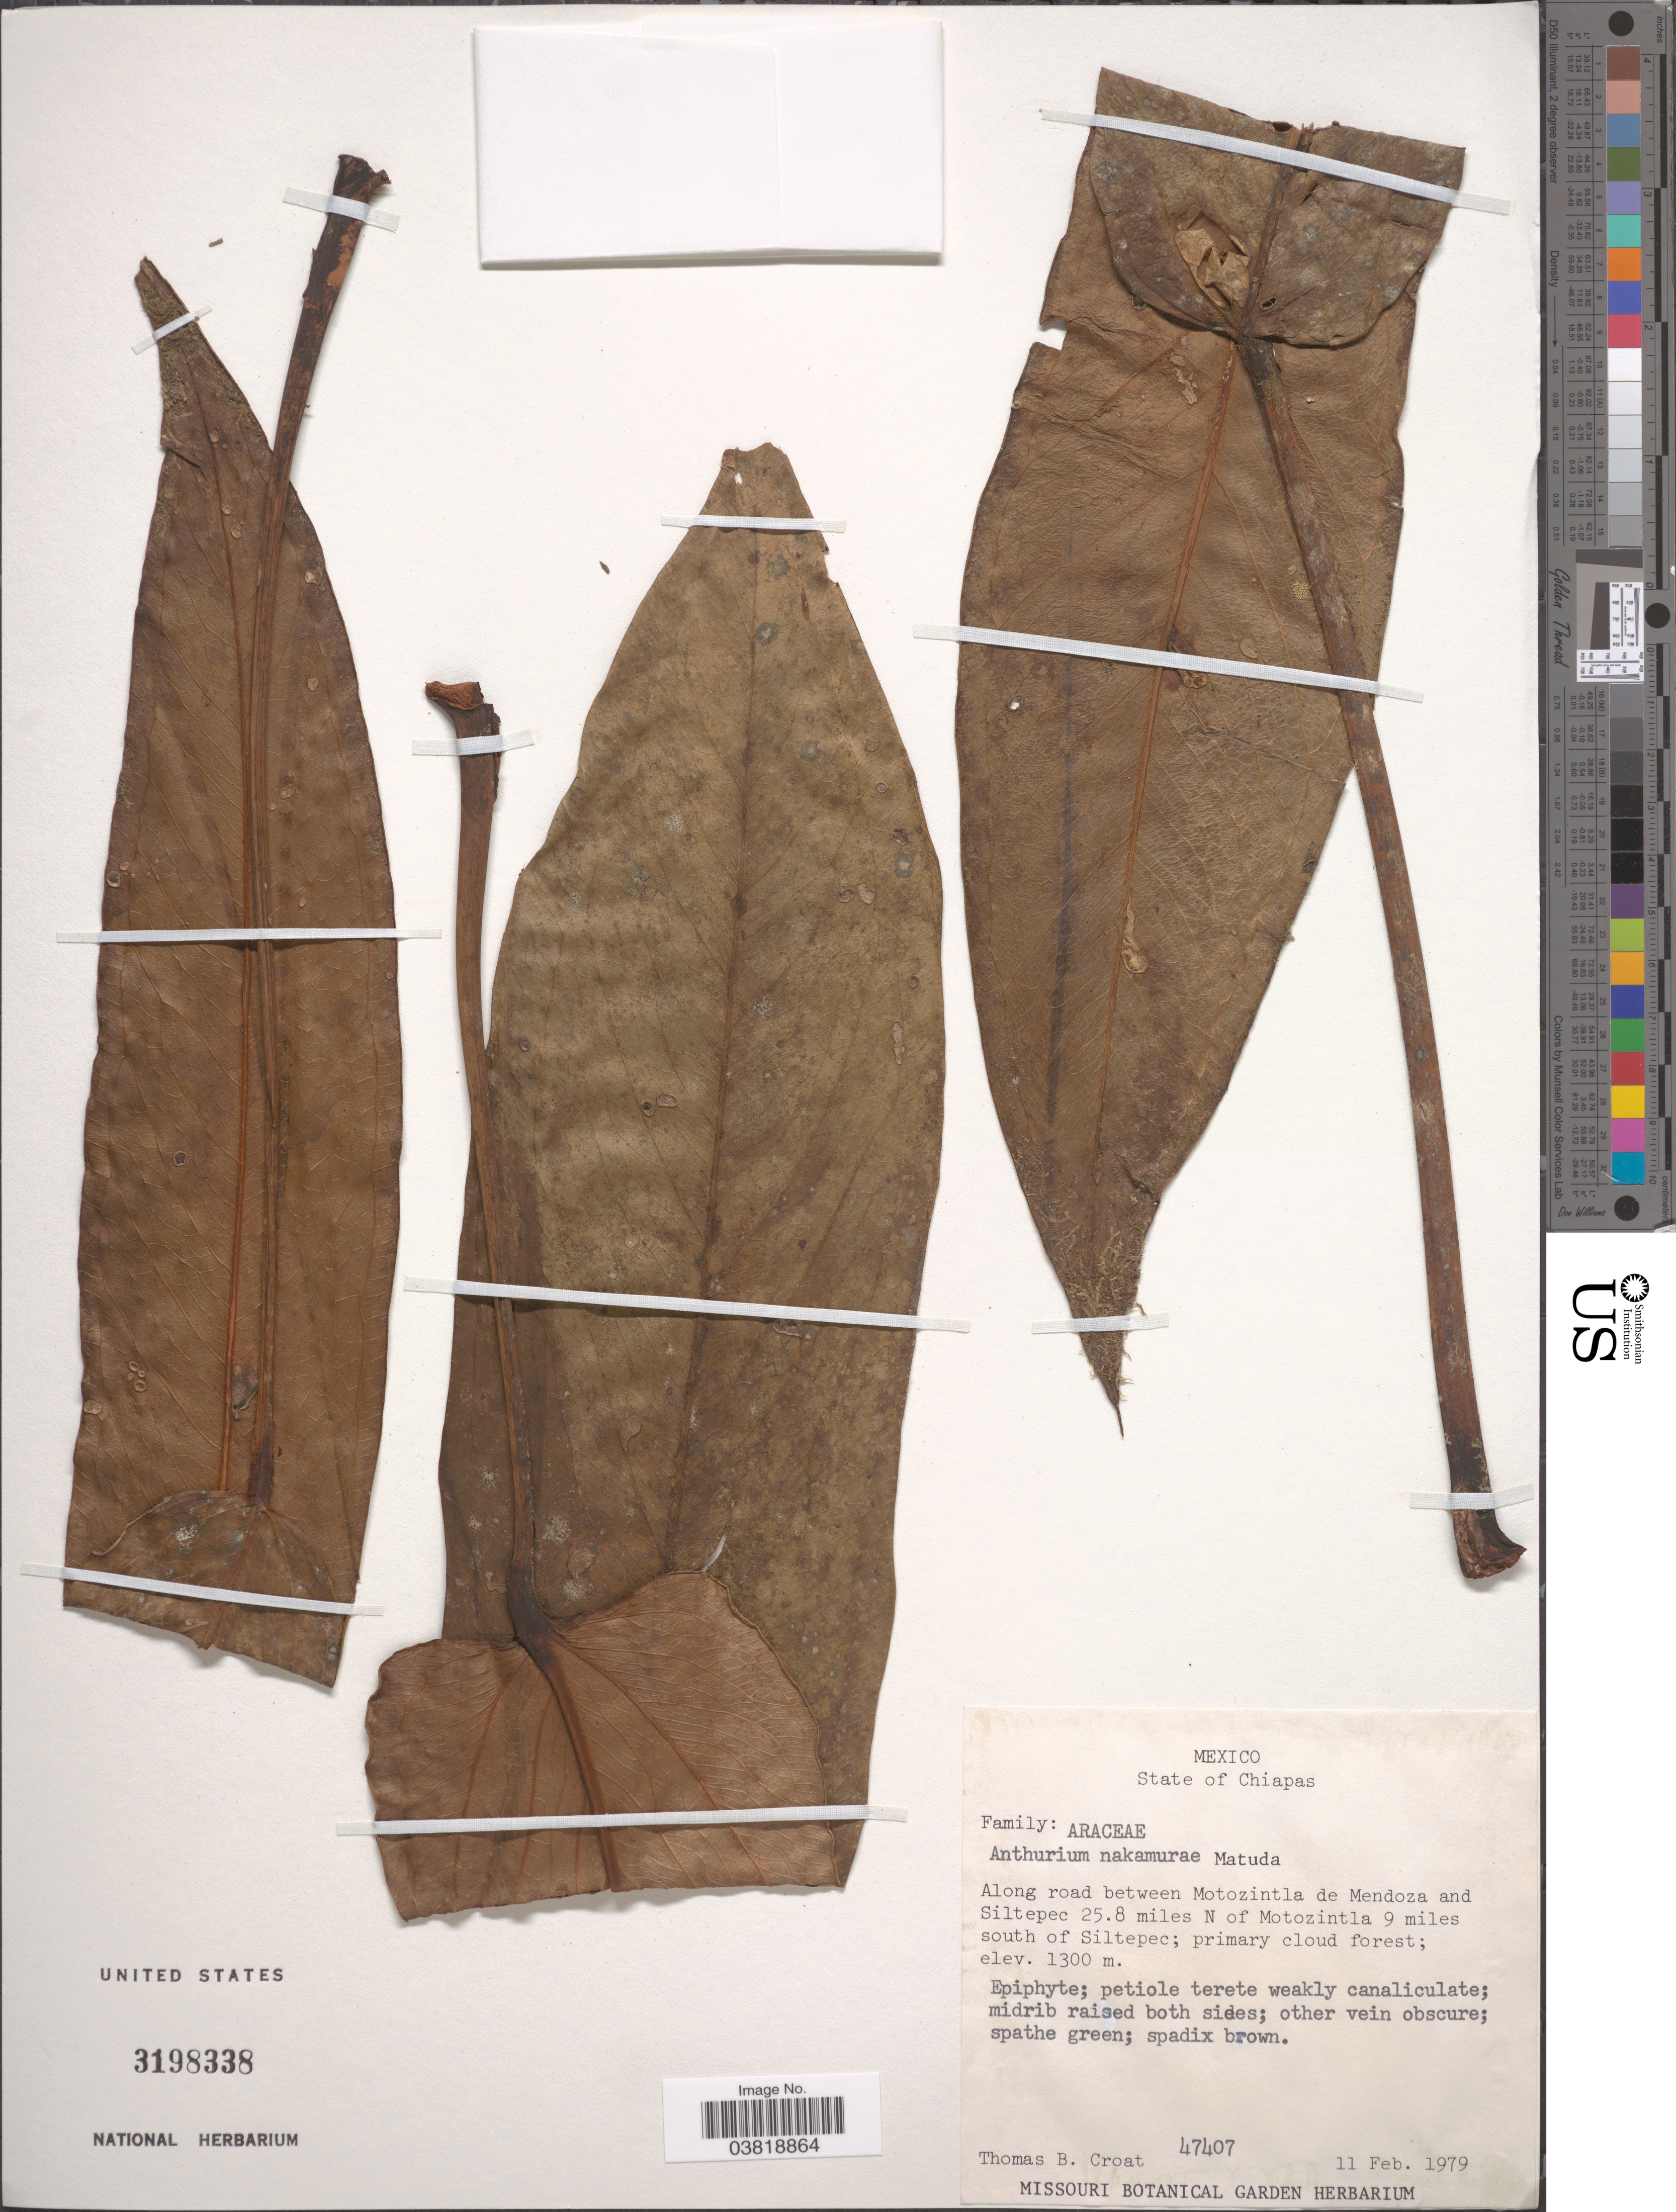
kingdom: Plantae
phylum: Tracheophyta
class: Liliopsida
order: Alismatales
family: Araceae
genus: Anthurium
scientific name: Anthurium nakamurae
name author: Matuda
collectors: T. B. Croat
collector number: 47407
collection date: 1979-02-11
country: Mexico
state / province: Chiapas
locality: Along road between Motozintla de Mendoza and Siltepec 25.8 miles N of Motozintla 9 miles south of Siltepec.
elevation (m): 1300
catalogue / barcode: US 3198338